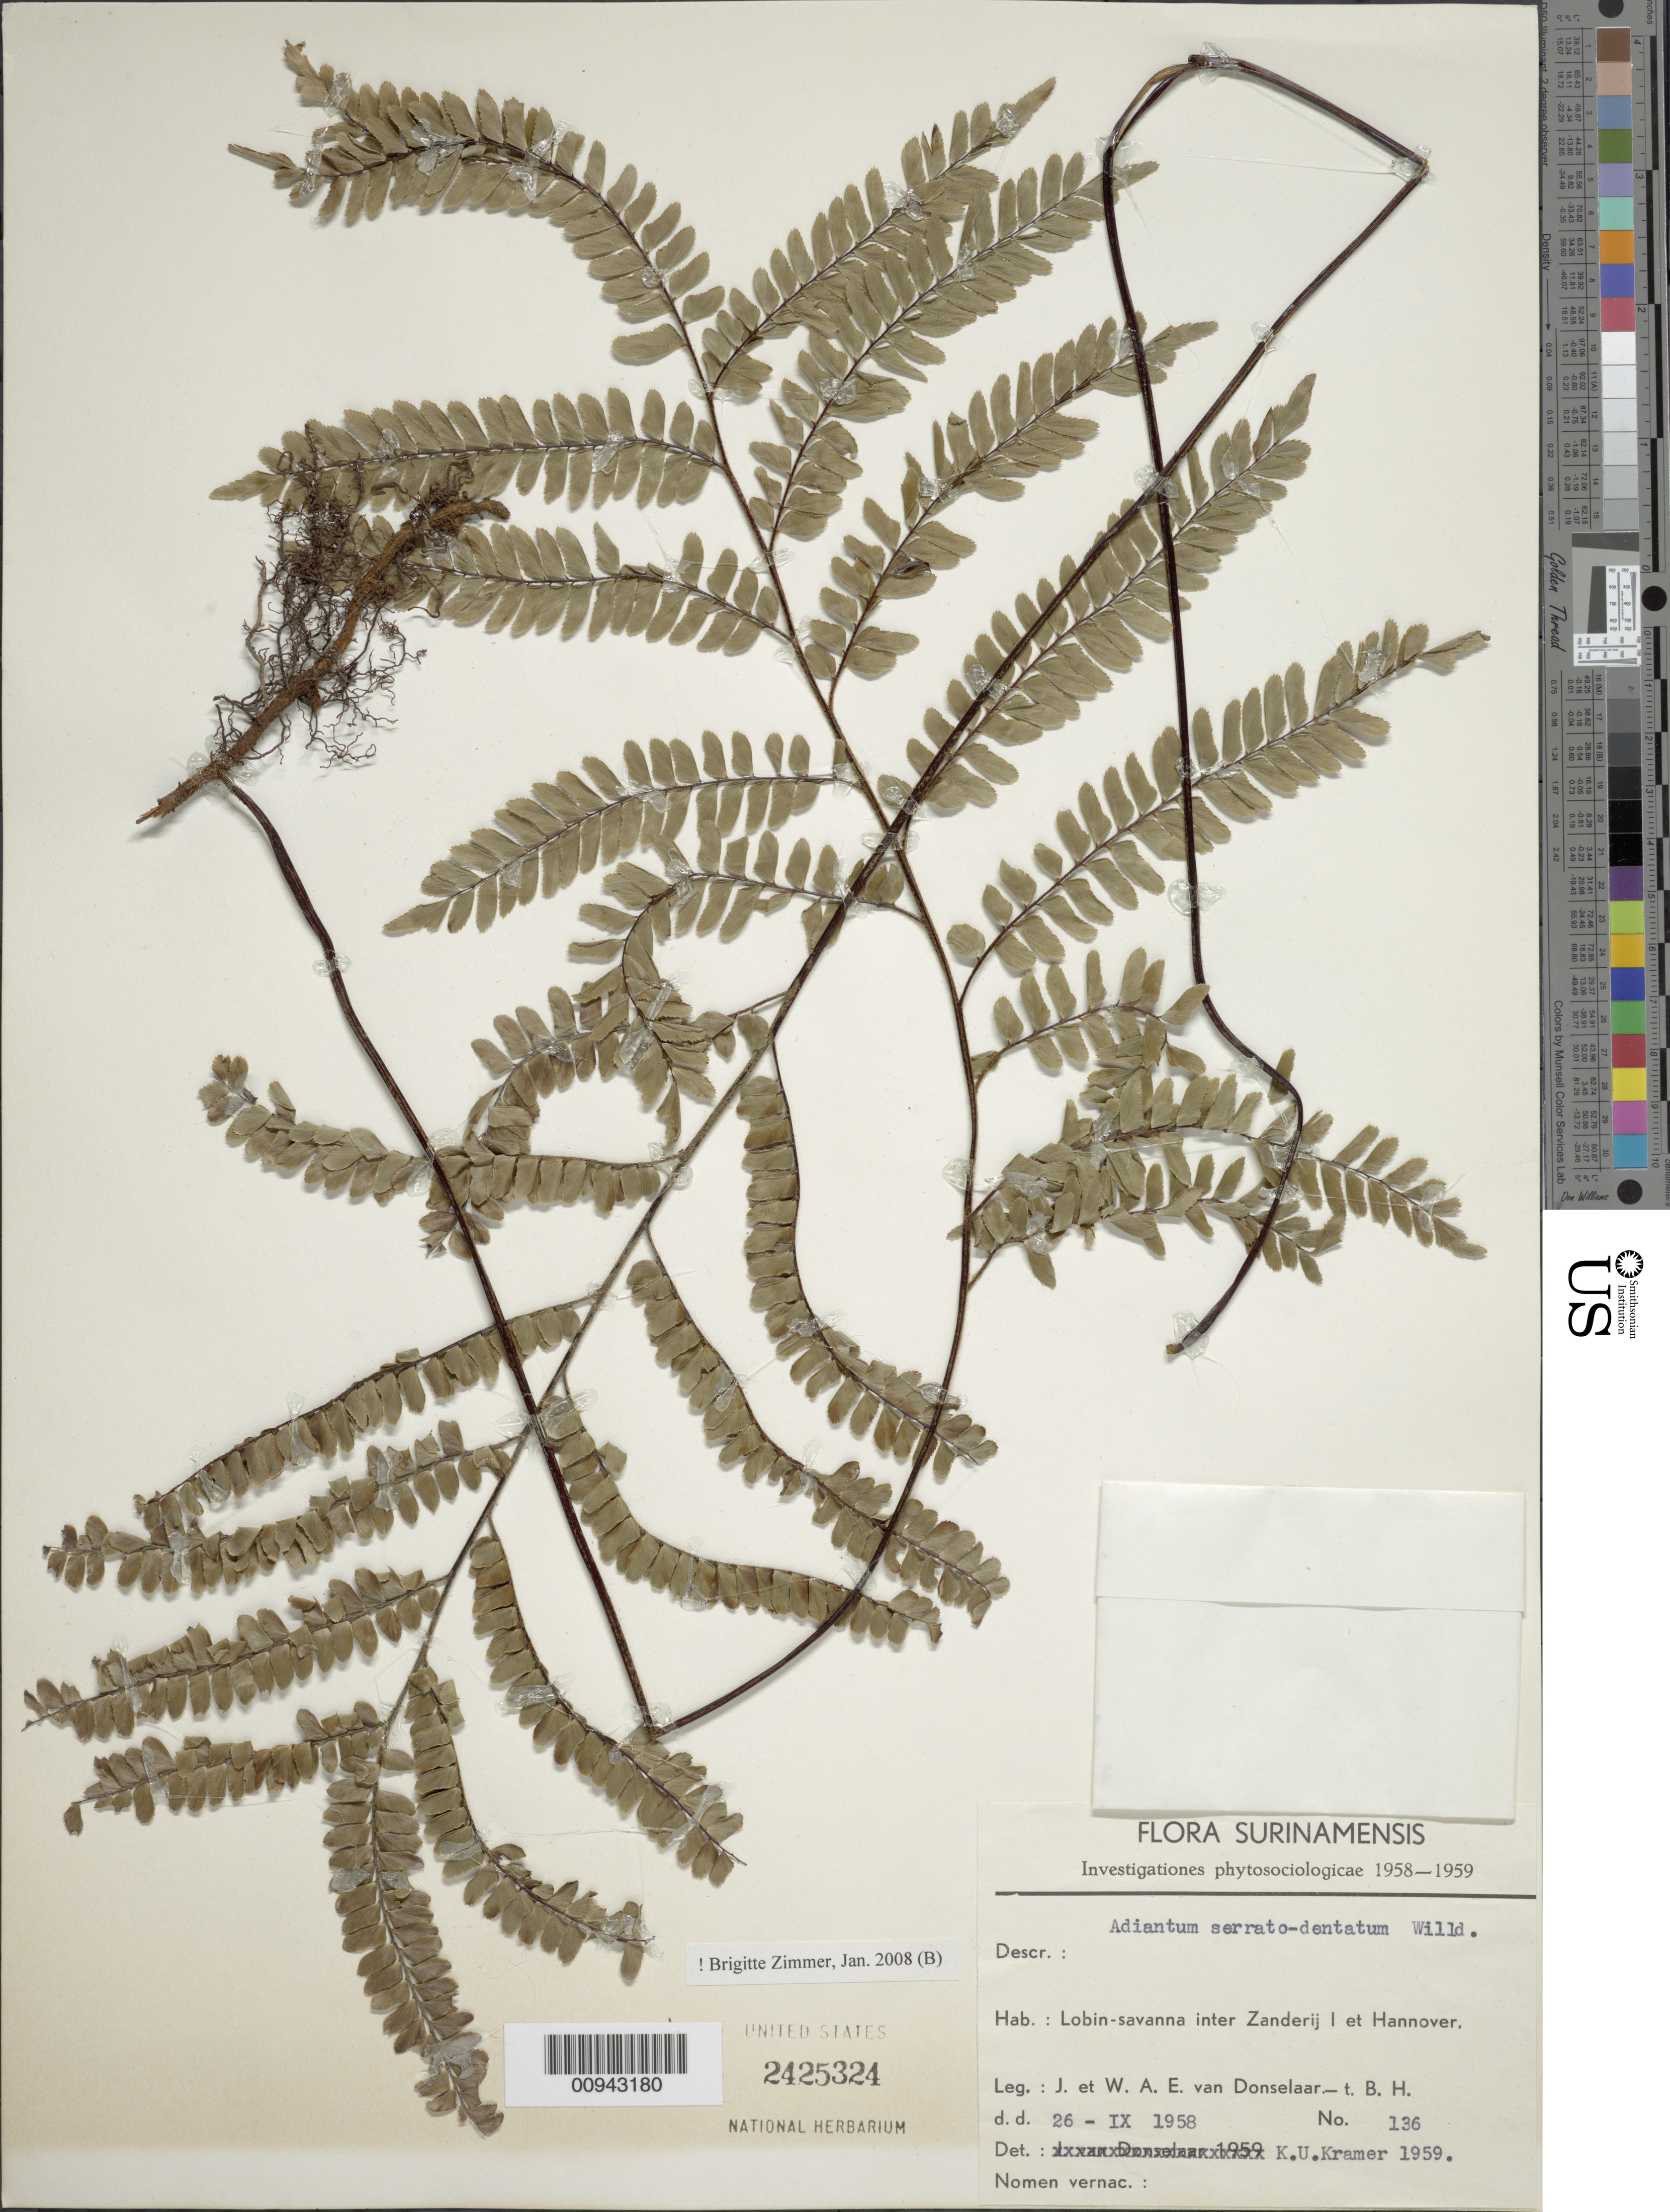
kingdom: Plantae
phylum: Tracheophyta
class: Polypodiopsida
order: Polypodiales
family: Pteridaceae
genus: Adiantum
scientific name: Adiantum serratodentatum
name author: Humb. & Bonpl. ex Willd.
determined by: Zimmer, B.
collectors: J. Donselaar & W. Van Donselaar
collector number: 136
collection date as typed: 26-Sep-58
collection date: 1958-09-26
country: Suriname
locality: Zanderij I, to Hannover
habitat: Lobin-savanna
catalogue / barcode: US 2425324